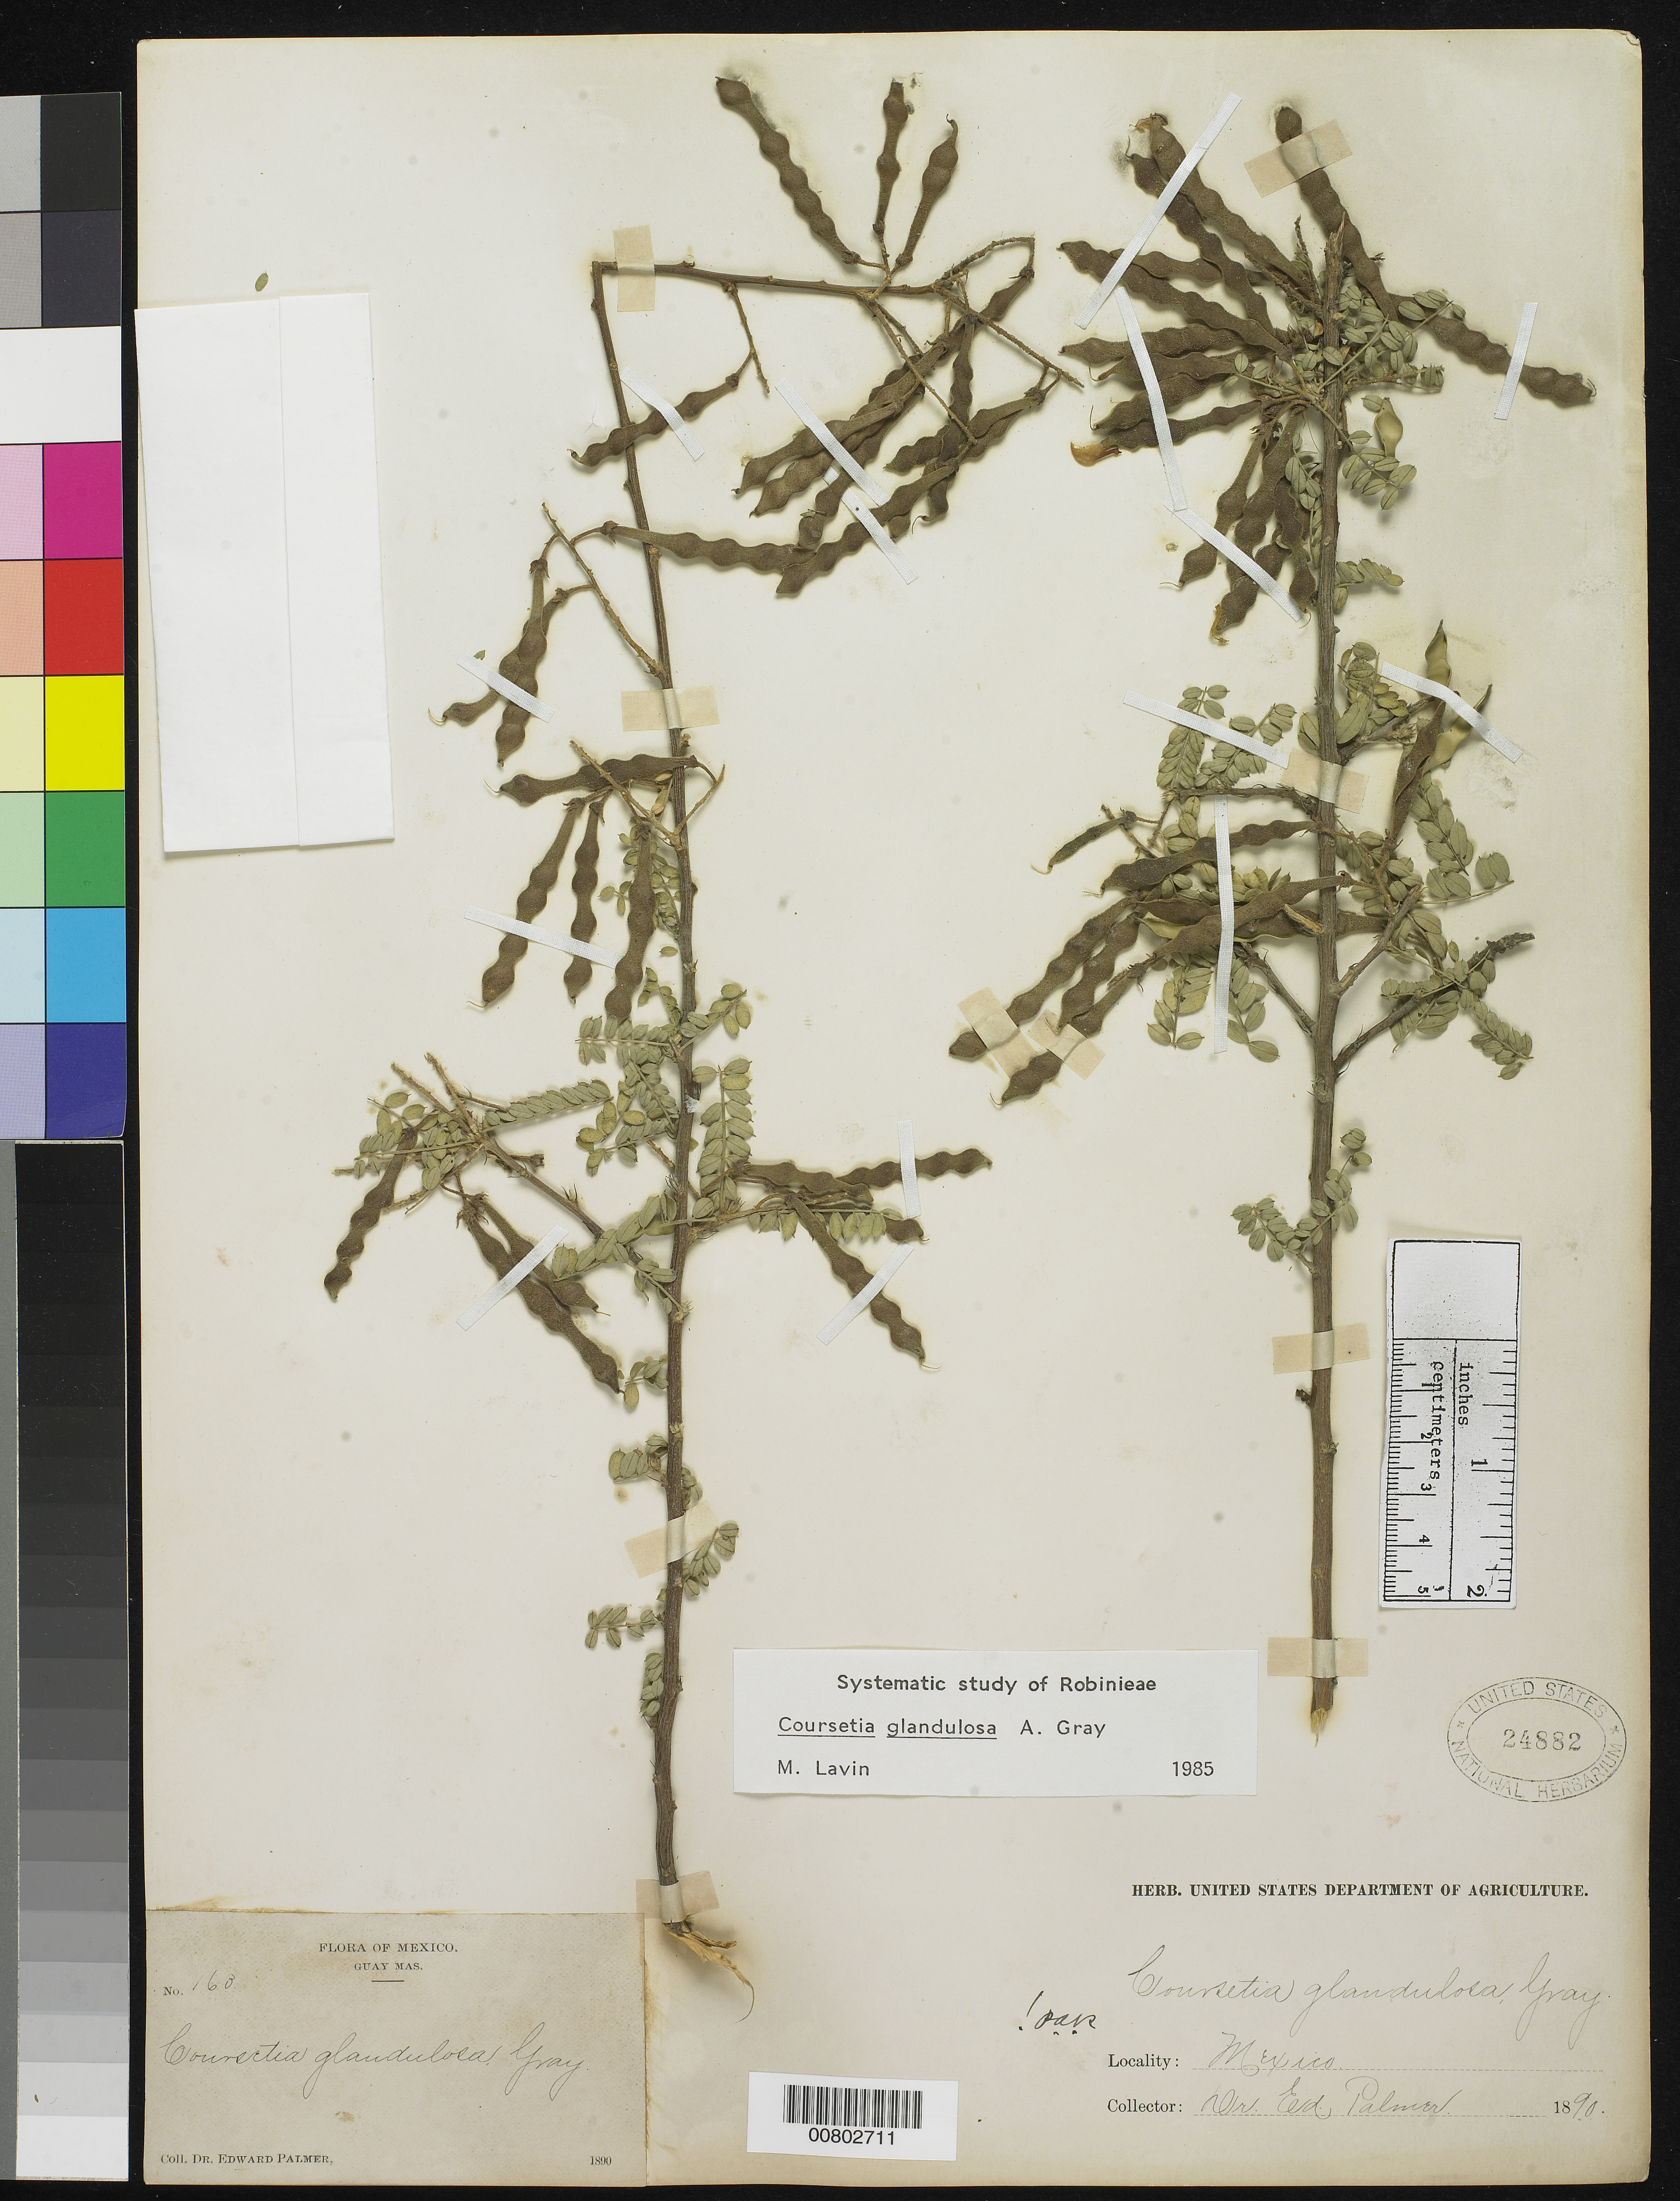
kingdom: Plantae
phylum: Tracheophyta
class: Magnoliopsida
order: Fabales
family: Fabaceae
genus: Coursetia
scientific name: Coursetia glandulosa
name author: A. Gray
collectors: E. Palmer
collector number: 163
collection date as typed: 1890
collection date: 1890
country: Mexico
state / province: Sonora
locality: Guaymas, Sonora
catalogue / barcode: US 24882